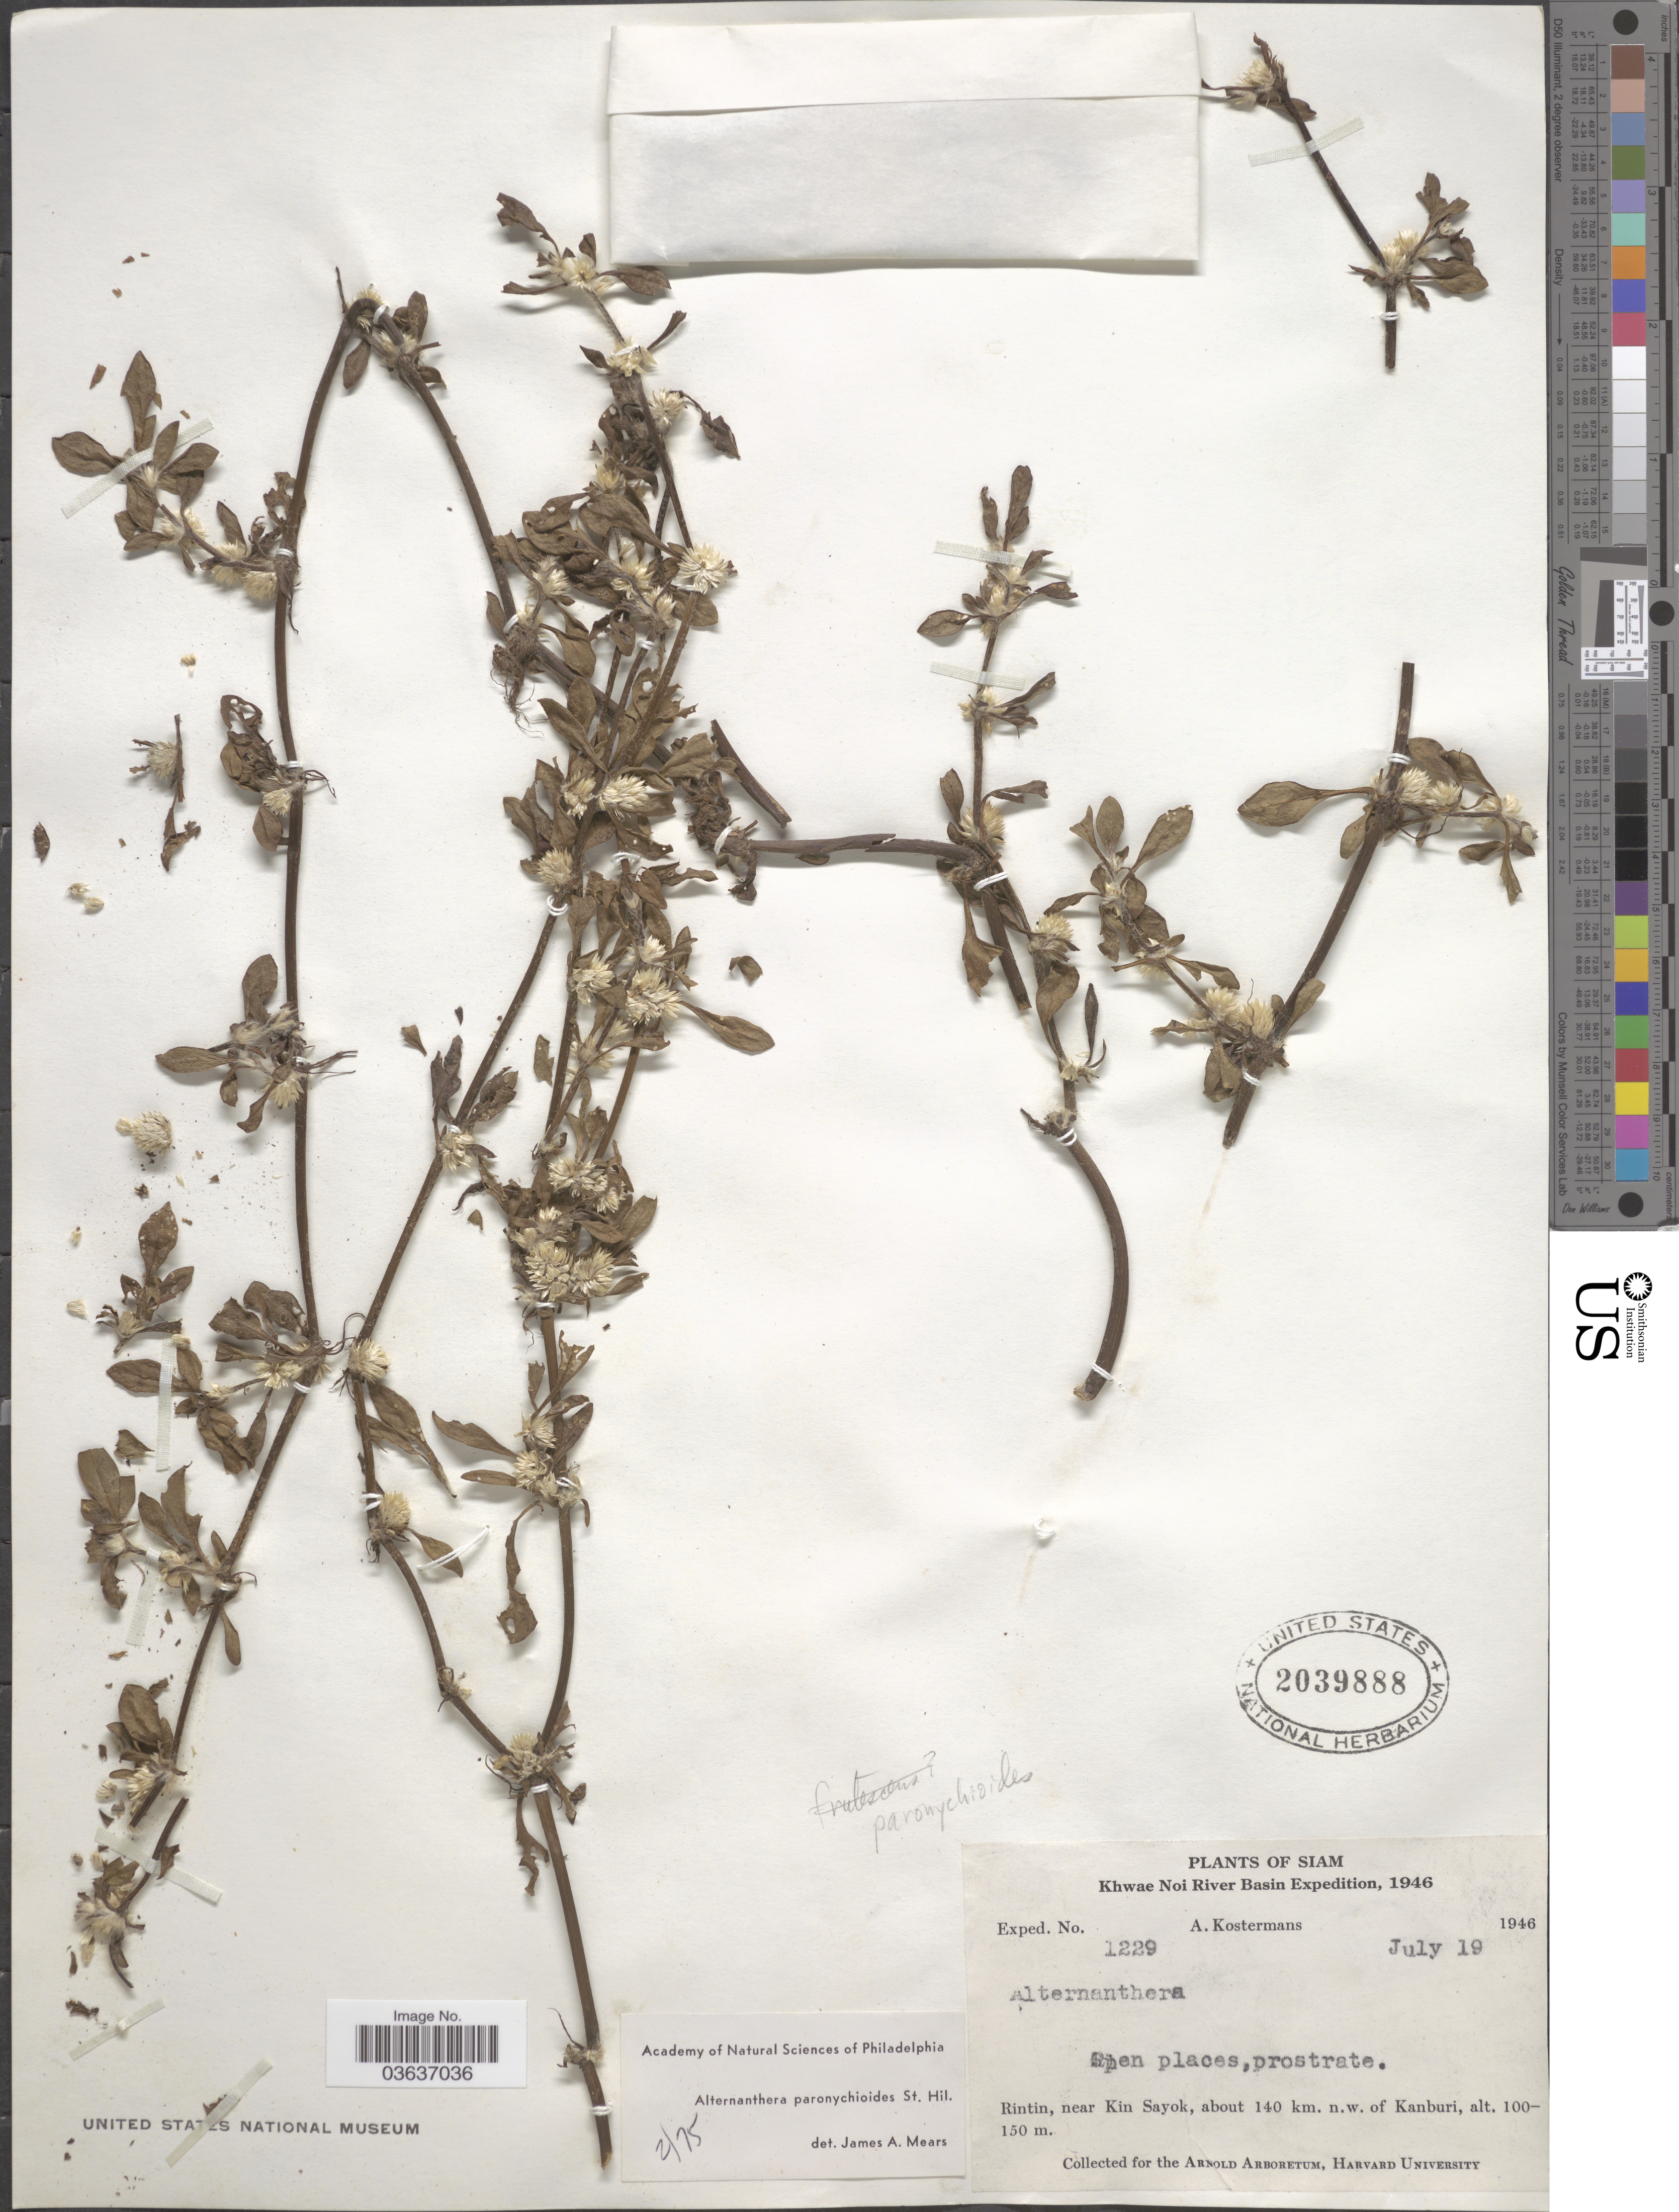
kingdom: Plantae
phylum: Tracheophyta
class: Magnoliopsida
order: Caryophyllales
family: Amaranthaceae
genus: Alternanthera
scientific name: Alternanthera paronychioides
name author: A. St.-Hil.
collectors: A. J. G. Kostermans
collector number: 1229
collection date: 1946-07-19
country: Thailand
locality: Siam. Khwae Noi River Basin. Rintin, near Kin Sayok, about 140 km. n.w. of Kanburi.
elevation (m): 100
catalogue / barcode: US 203988